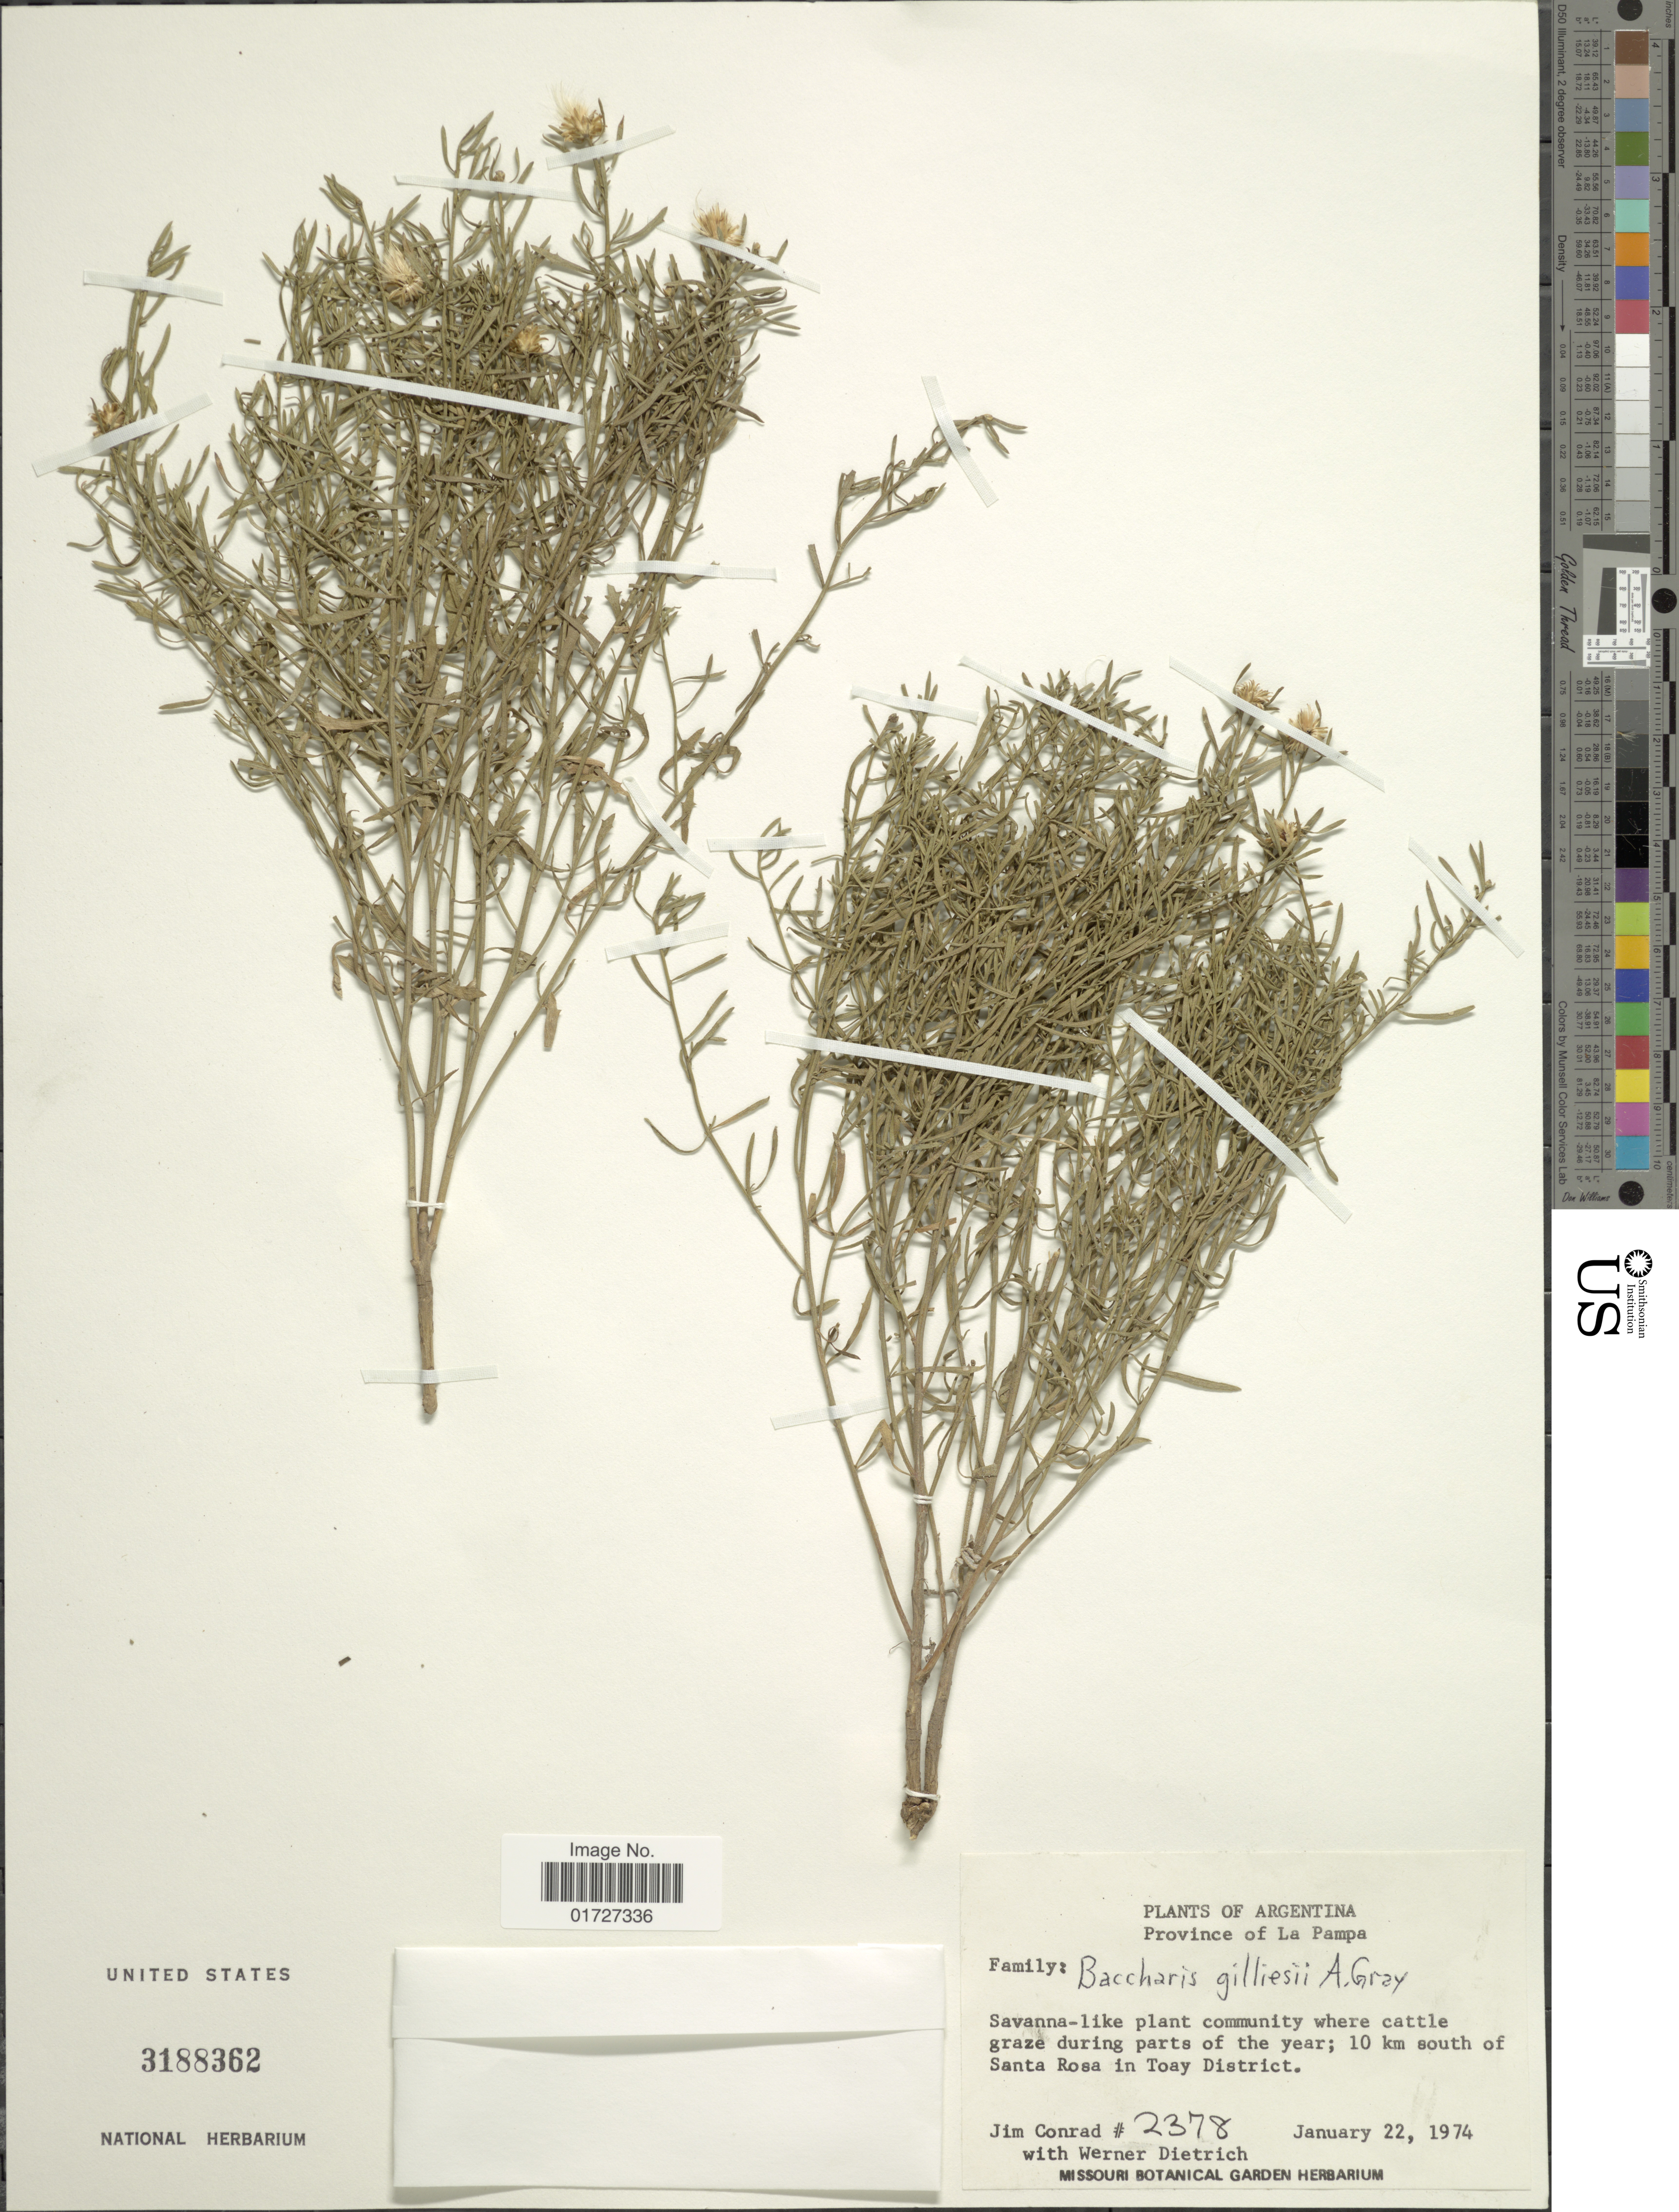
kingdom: Plantae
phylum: Tracheophyta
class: Magnoliopsida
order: Asterales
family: Asteraceae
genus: Baccharis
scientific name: Baccharis gilliesii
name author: A. Gray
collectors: J. Conrad & W. Dietrich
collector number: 2378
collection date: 1974-01-22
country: Argentina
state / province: La Pampa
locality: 10 km south of Santa Rosa on Toay District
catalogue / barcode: US 3188362